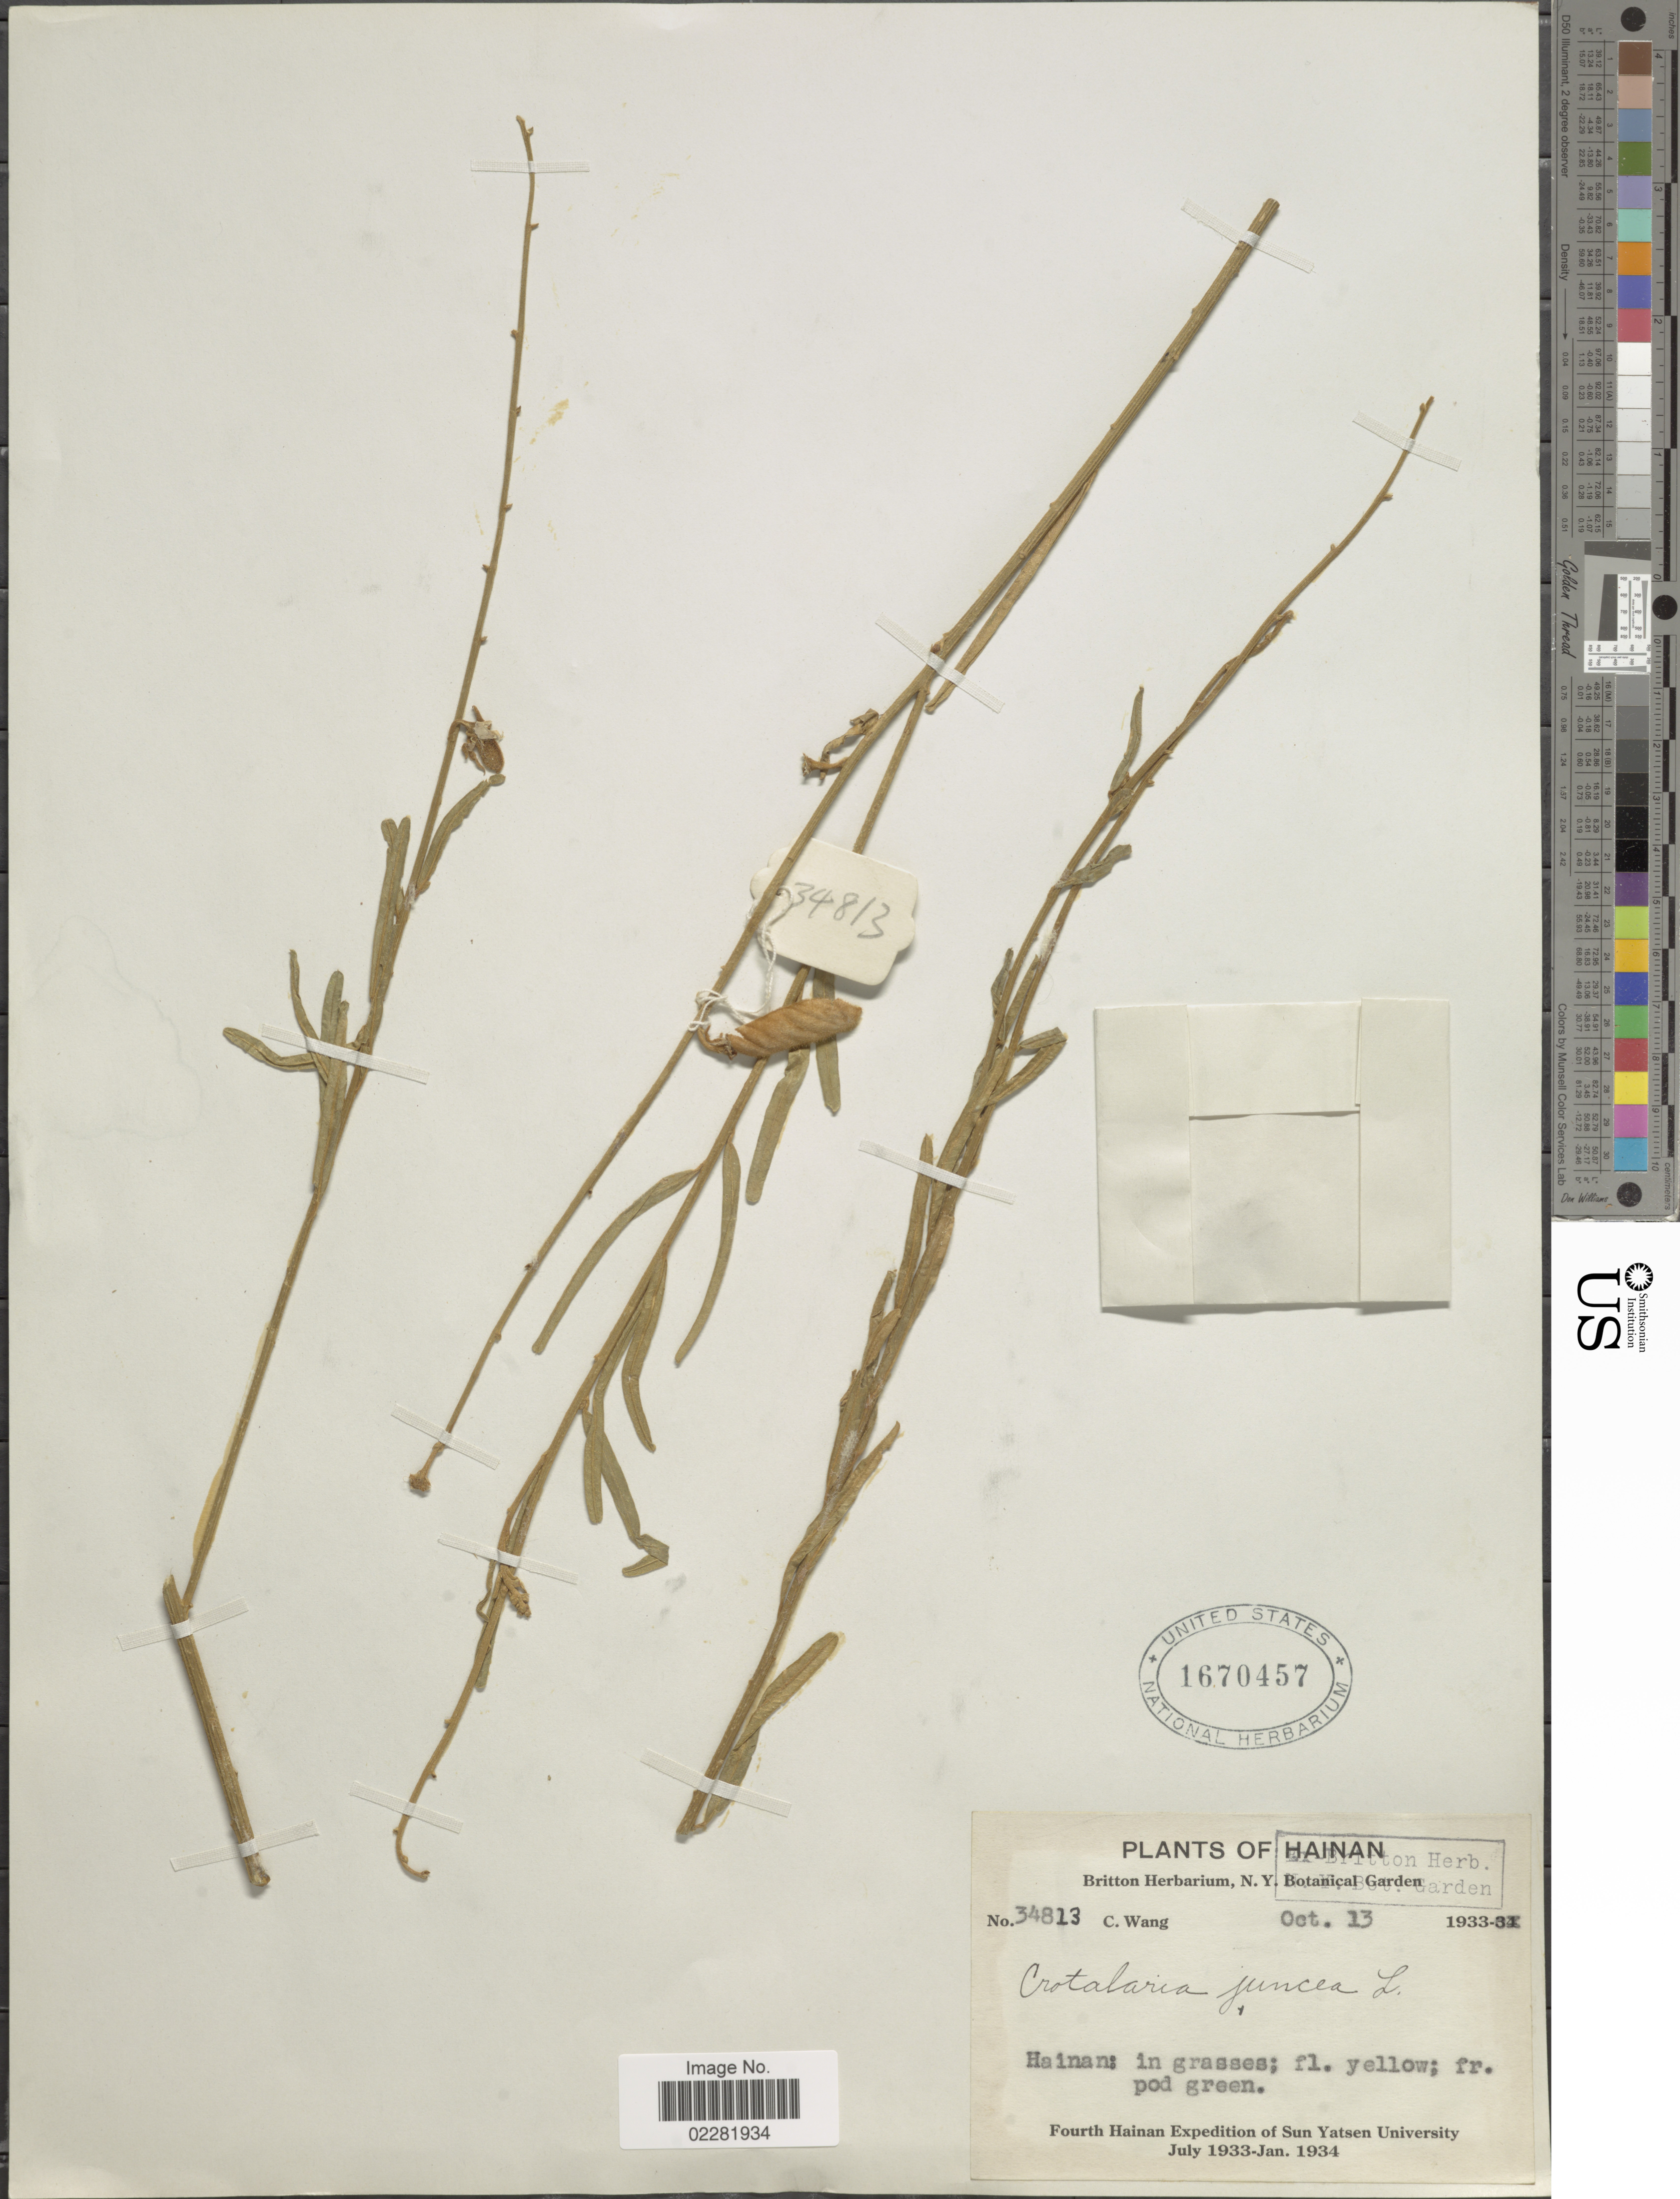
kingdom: Plantae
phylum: Tracheophyta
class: Magnoliopsida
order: Fabales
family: Fabaceae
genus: Crotalaria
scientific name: Crotalaria juncea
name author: L.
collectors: C. Wang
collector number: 34813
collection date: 1933-10-13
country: China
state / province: Hainan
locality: Hainan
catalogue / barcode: US 1670457